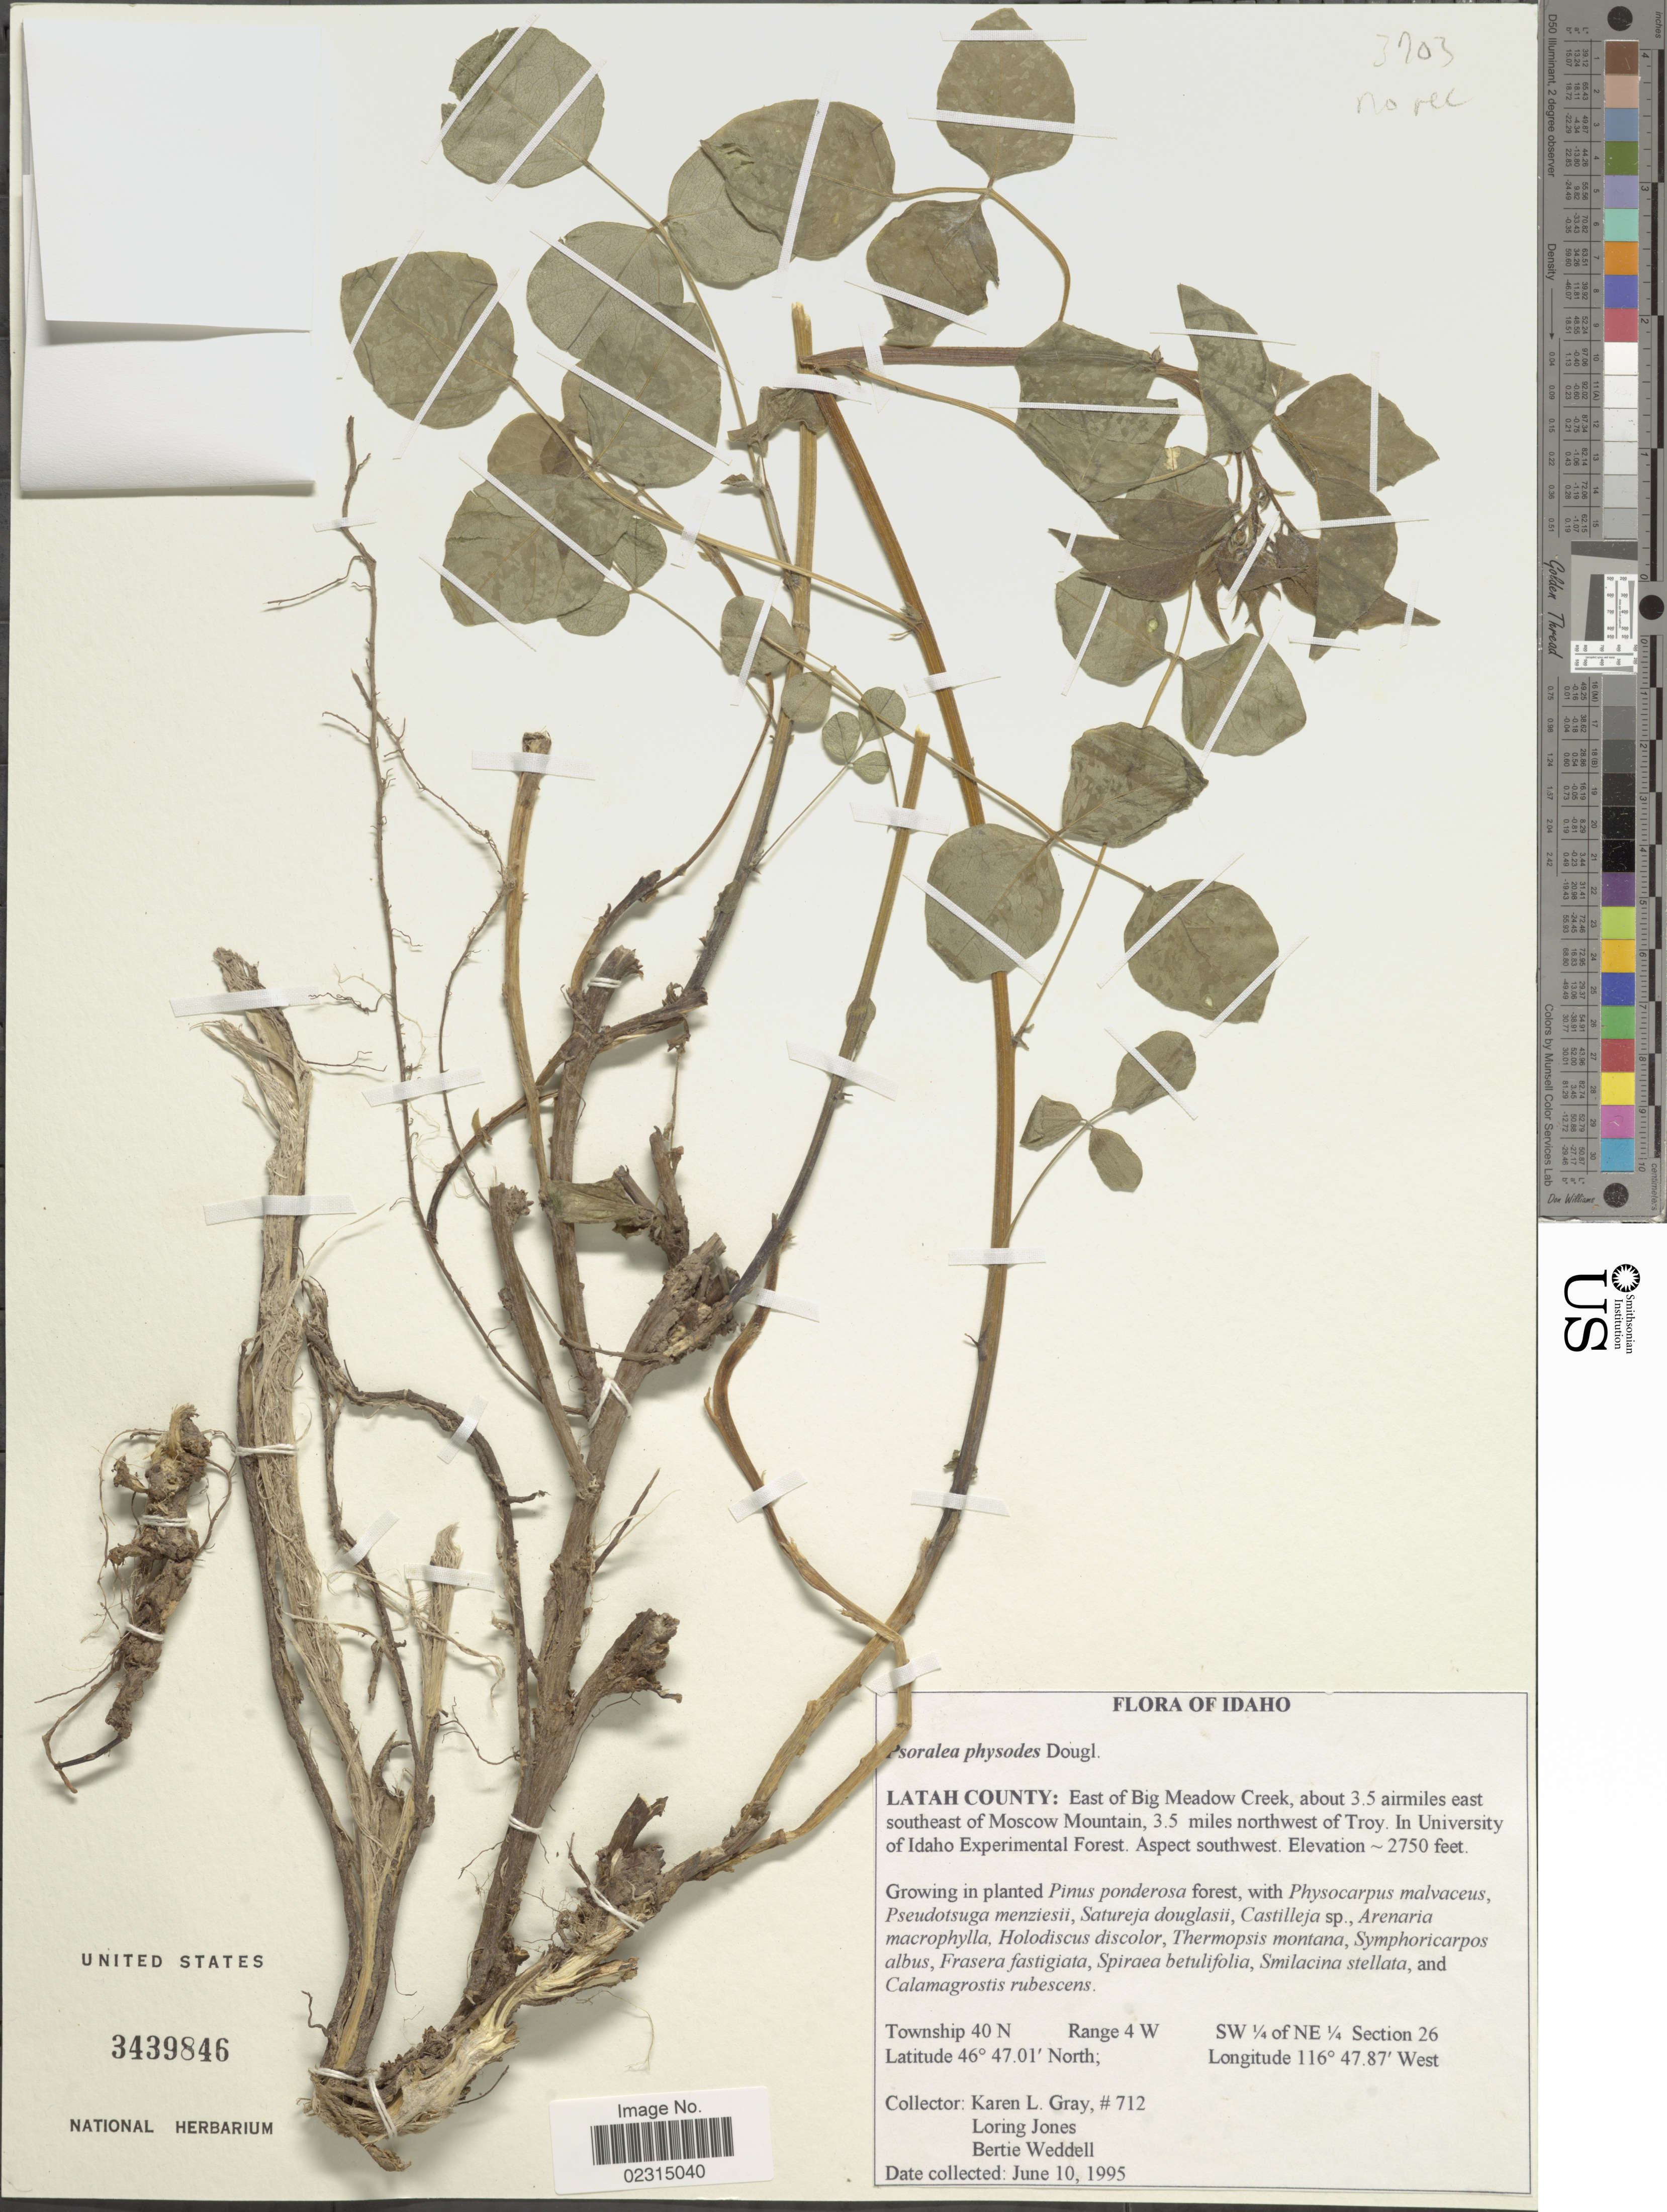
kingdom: Plantae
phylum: Tracheophyta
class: Magnoliopsida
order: Fabales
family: Fabaceae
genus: Rupertia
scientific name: Rupertia physodes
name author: (Douglas) J.W. Grimes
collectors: K. L. Gray, L. Jones & B. Weddell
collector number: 712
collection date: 1995-06-10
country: United States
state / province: Idaho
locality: Latah County: East of Big Meadow, about 3.5 airmiles east southeast of Moscow Mountain, 3.5 northwest of Troy. In University of Idaho Experimental Forest. Aspect southwest, Township 40 N Range 4 W, SW ¼ of NE ¼ Section 26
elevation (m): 838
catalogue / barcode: US 3439846